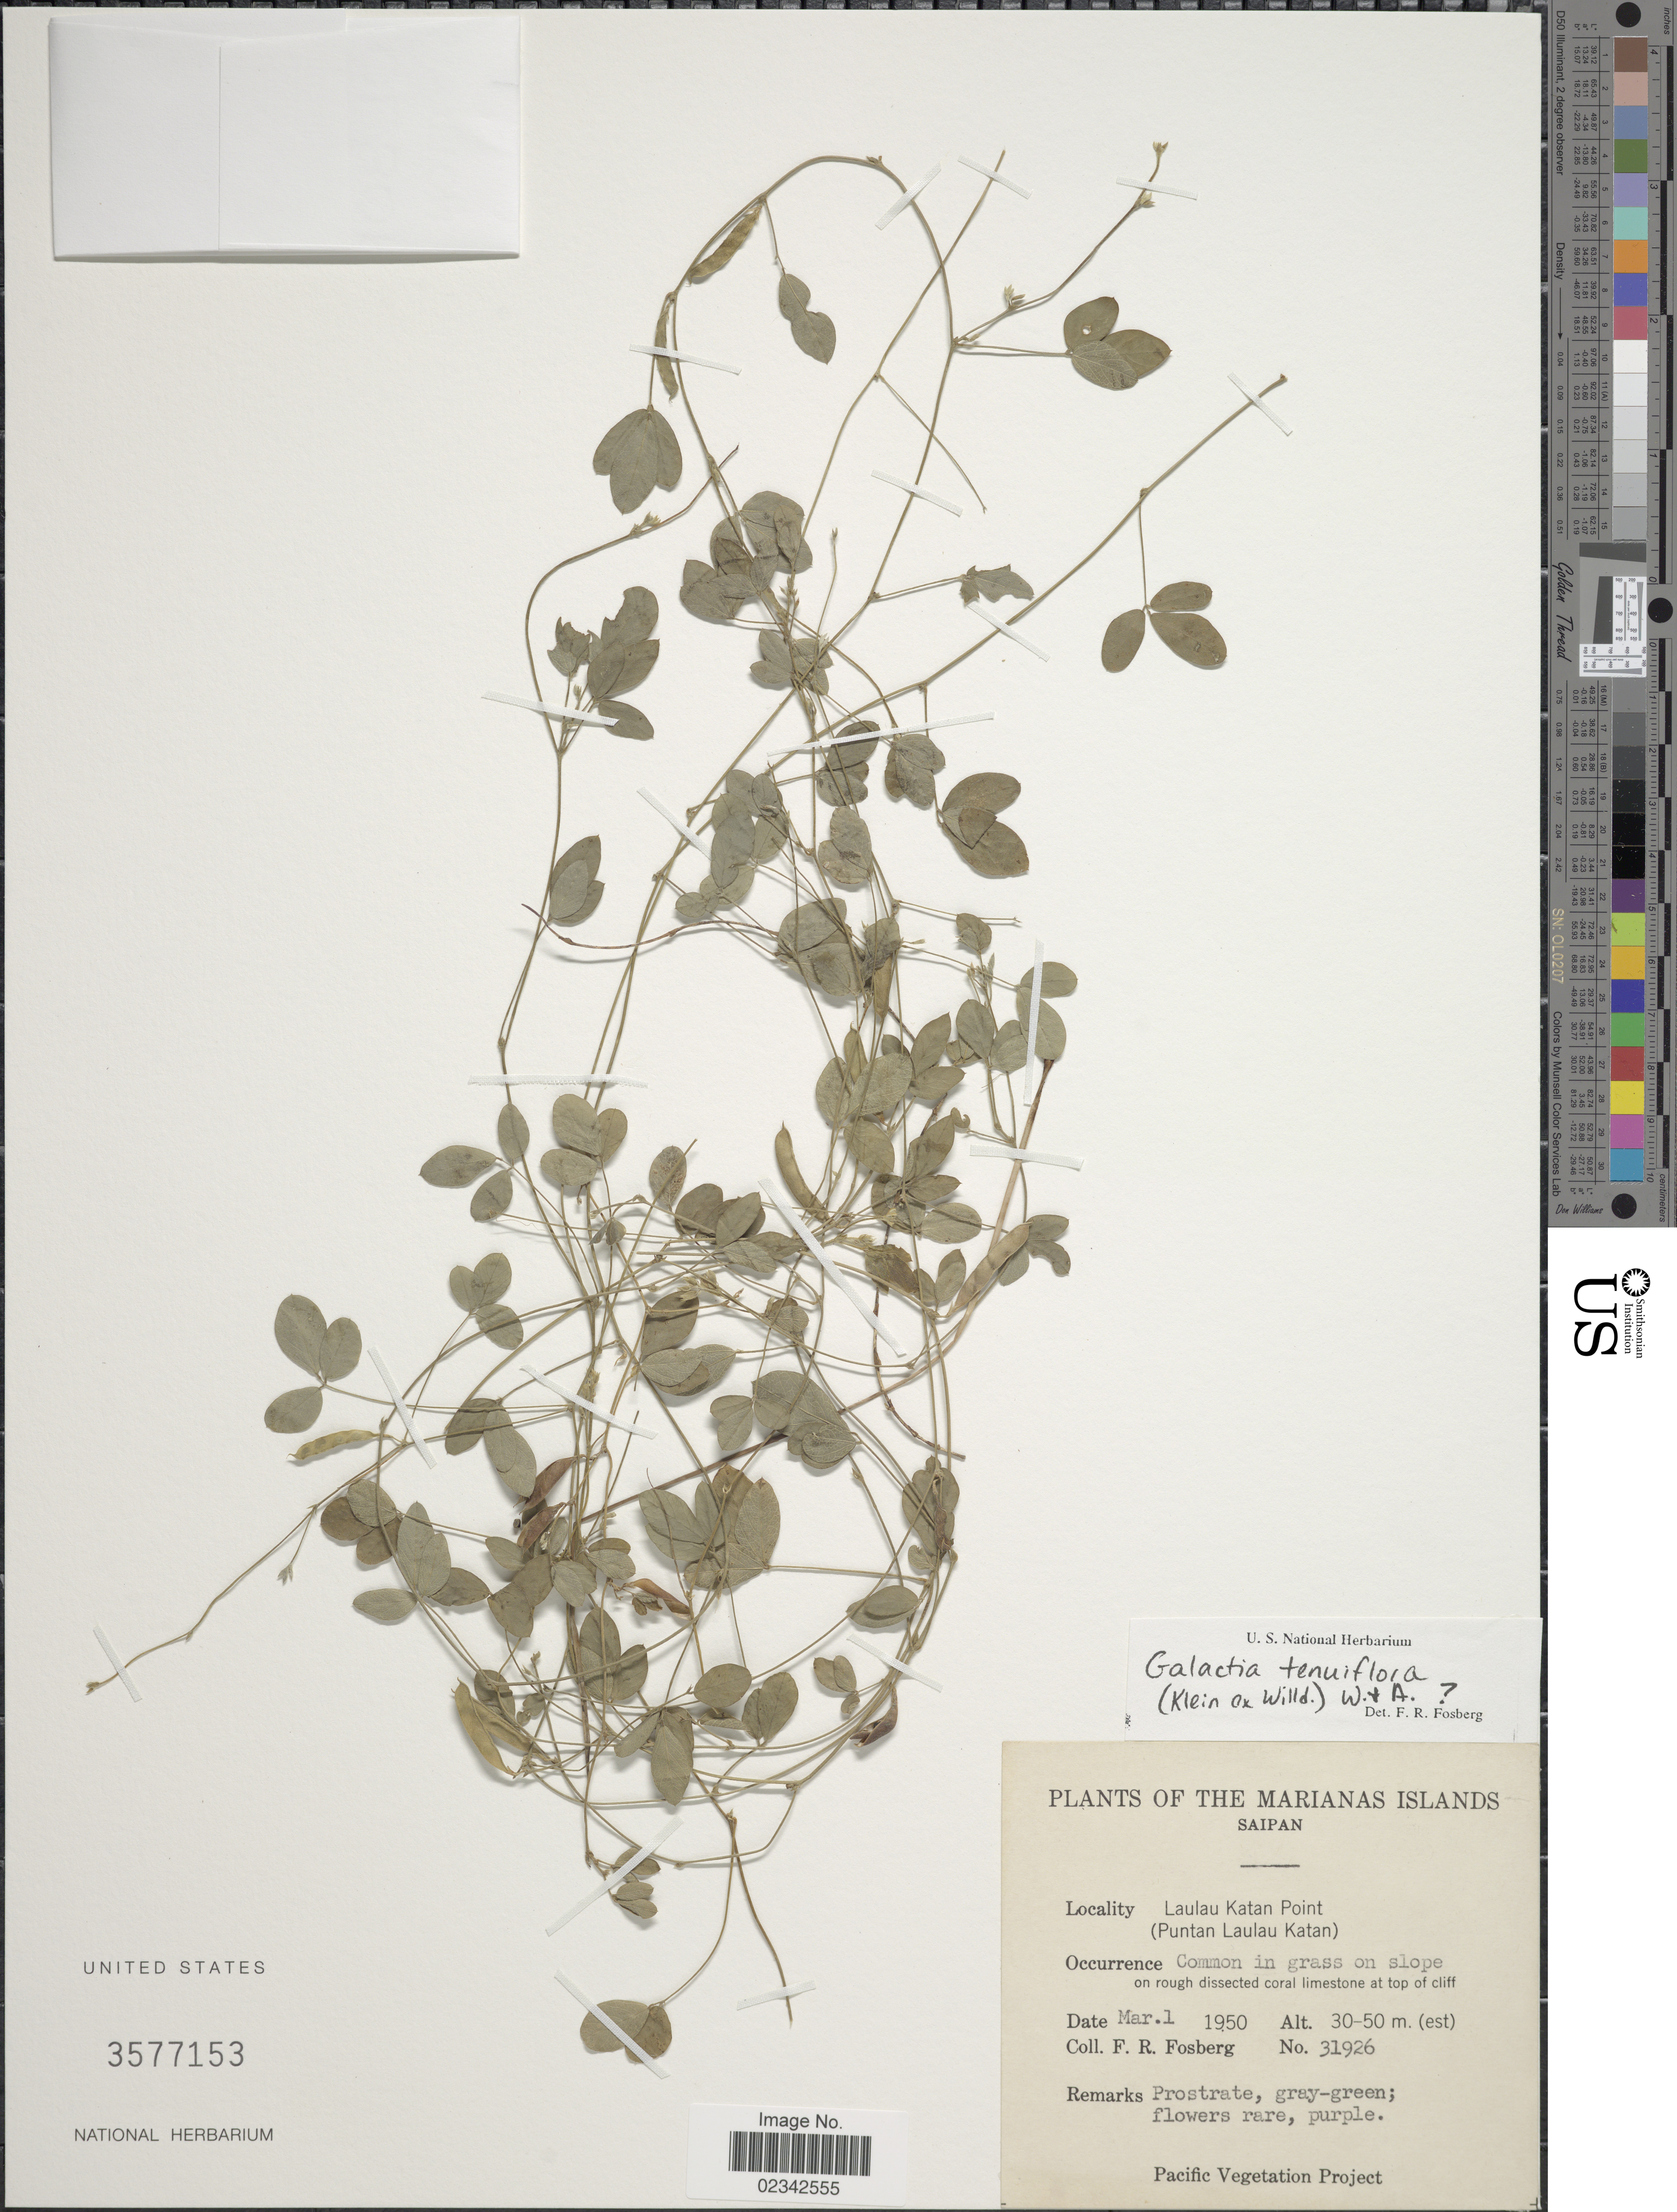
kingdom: Plantae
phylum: Tracheophyta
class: Magnoliopsida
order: Fabales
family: Fabaceae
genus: Galactia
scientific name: Galactia tenuiflora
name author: (J.G. Klein ex Willd.) Wight & Arn.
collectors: F. R. Fosberg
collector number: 31926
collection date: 1950-03-01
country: Northern Mariana Islands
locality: Marianas Islands, Saipan, Laulau Kantan Point (Puntan Laulau Katan), in grass on slope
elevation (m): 30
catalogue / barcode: US 3577153